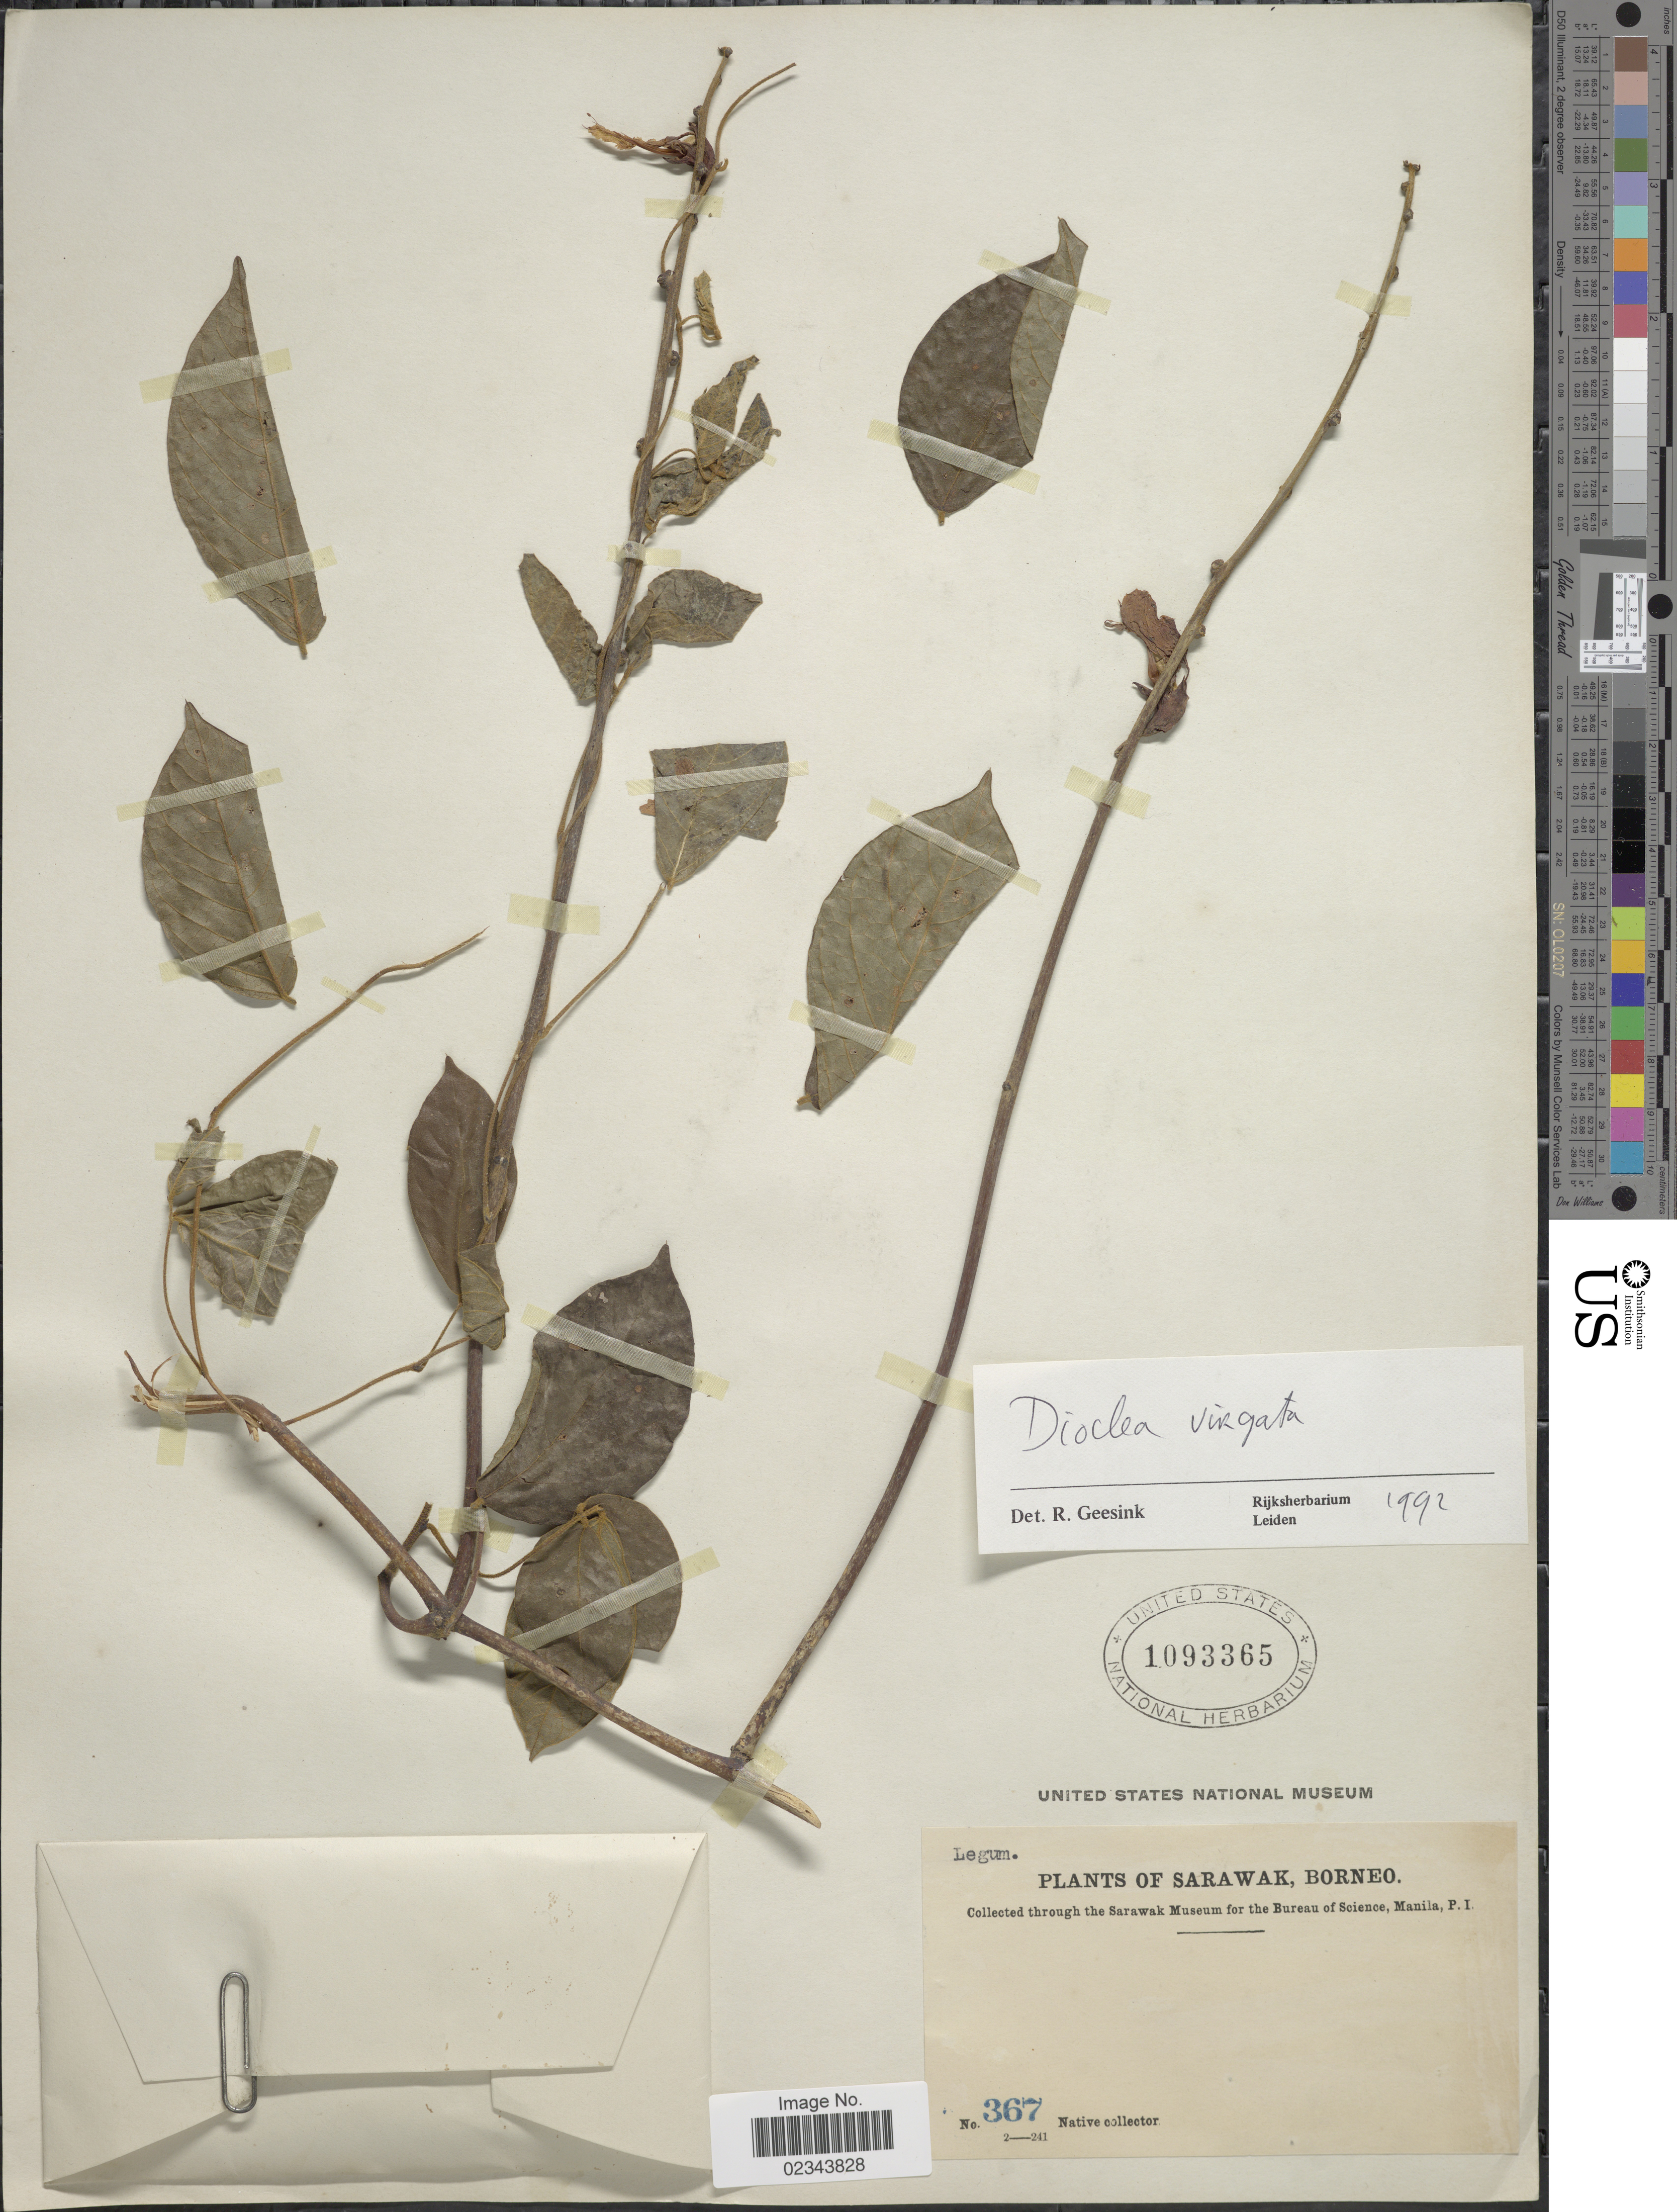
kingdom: Plantae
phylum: Tracheophyta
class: Magnoliopsida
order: Fabales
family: Fabaceae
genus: Dioclea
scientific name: Dioclea virgata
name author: (Rich.) Amshoff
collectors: Native collector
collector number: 367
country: Malaysia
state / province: Sarawak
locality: Borneo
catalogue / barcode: US 1093365